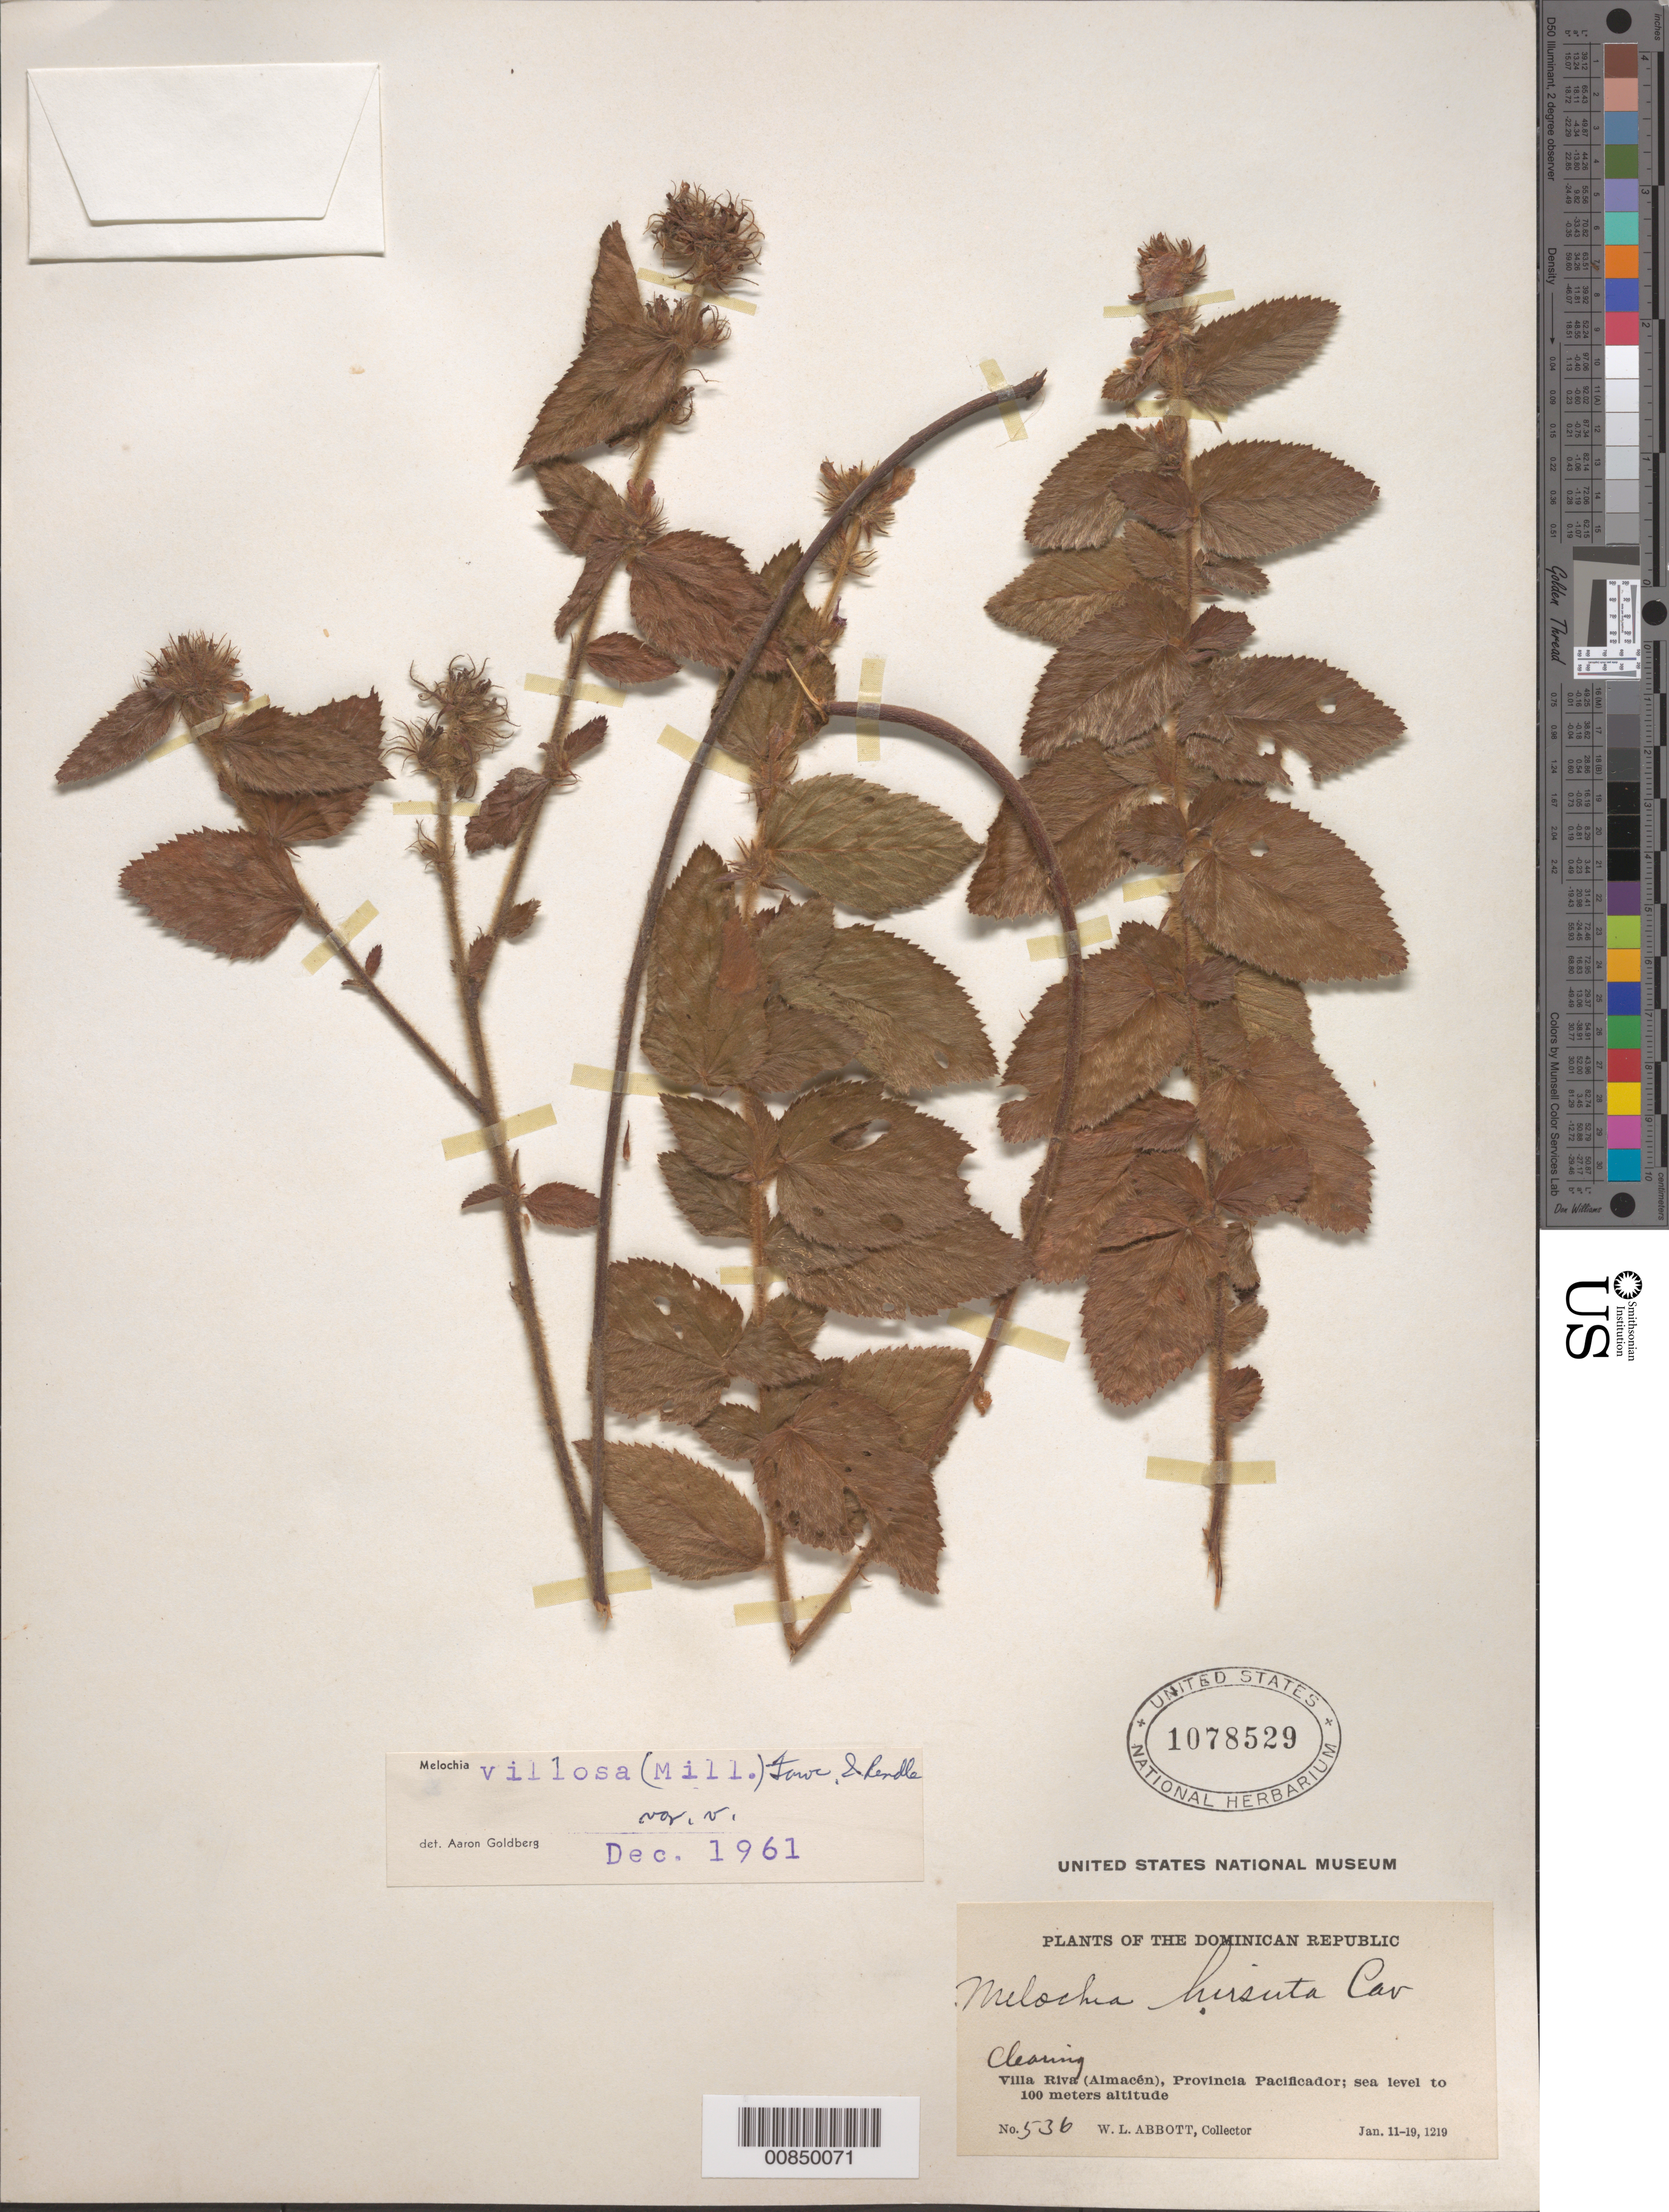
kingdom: Plantae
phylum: Tracheophyta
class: Magnoliopsida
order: Malvales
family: Malvaceae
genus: Melochia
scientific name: Melochia spicata var. spicata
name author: (L.) Fryxell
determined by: Dorr, L. J., (BOT), Smithsonian Institution - National Museum of Natural History (UNITED STATES)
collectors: W. L. Abbott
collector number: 536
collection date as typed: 11 Jan 1912 to 19 Jan 1912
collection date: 1912-01-11/1912-01-19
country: Dominican Republic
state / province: Duarte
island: Hispaniola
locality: Villa Riva (Almacen)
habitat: Clearing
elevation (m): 0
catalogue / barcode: US 1078529